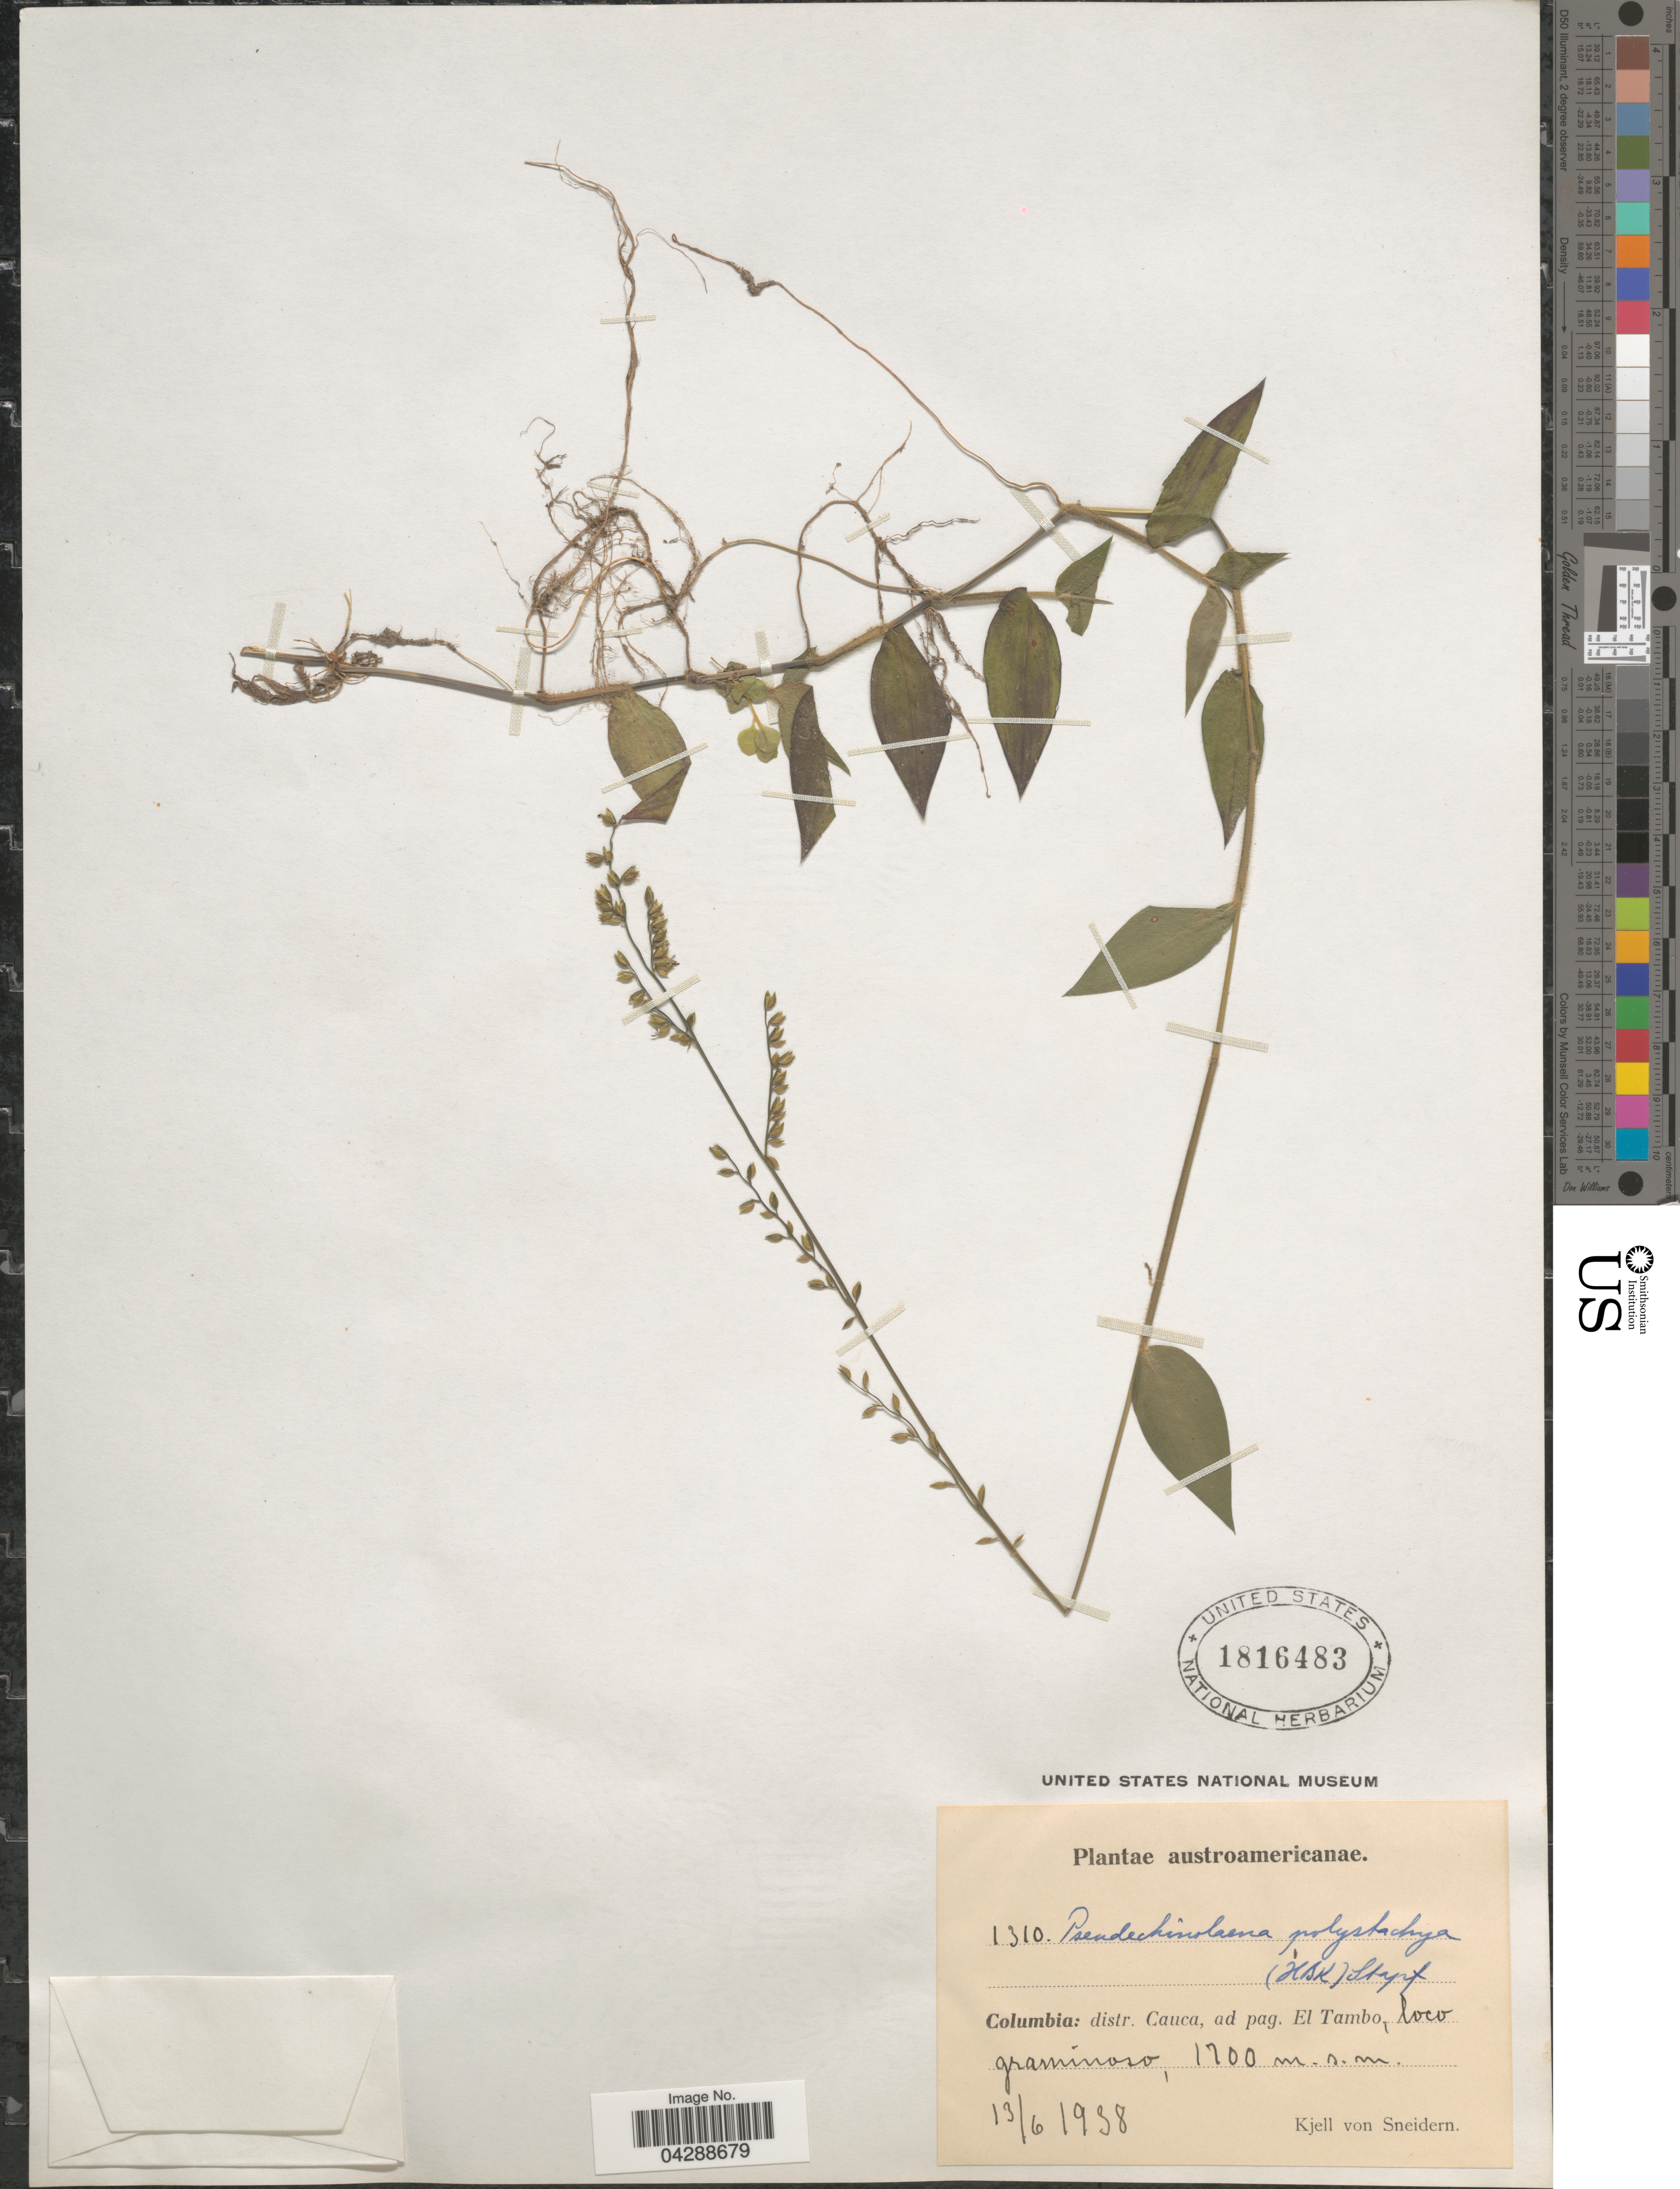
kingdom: Plantae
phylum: Tracheophyta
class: Liliopsida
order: Poales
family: Poaceae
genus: Pseudechinolaena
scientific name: Pseudechinolaena polystachya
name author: (Kunth) Stapf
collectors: K. von Sneidern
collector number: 1310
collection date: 1938-06-13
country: Colombia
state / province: Cauca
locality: Austroamericanae. Distr. Cauca, ad pag. El Tambo, loco graminoso.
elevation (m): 1700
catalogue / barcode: US 1816483